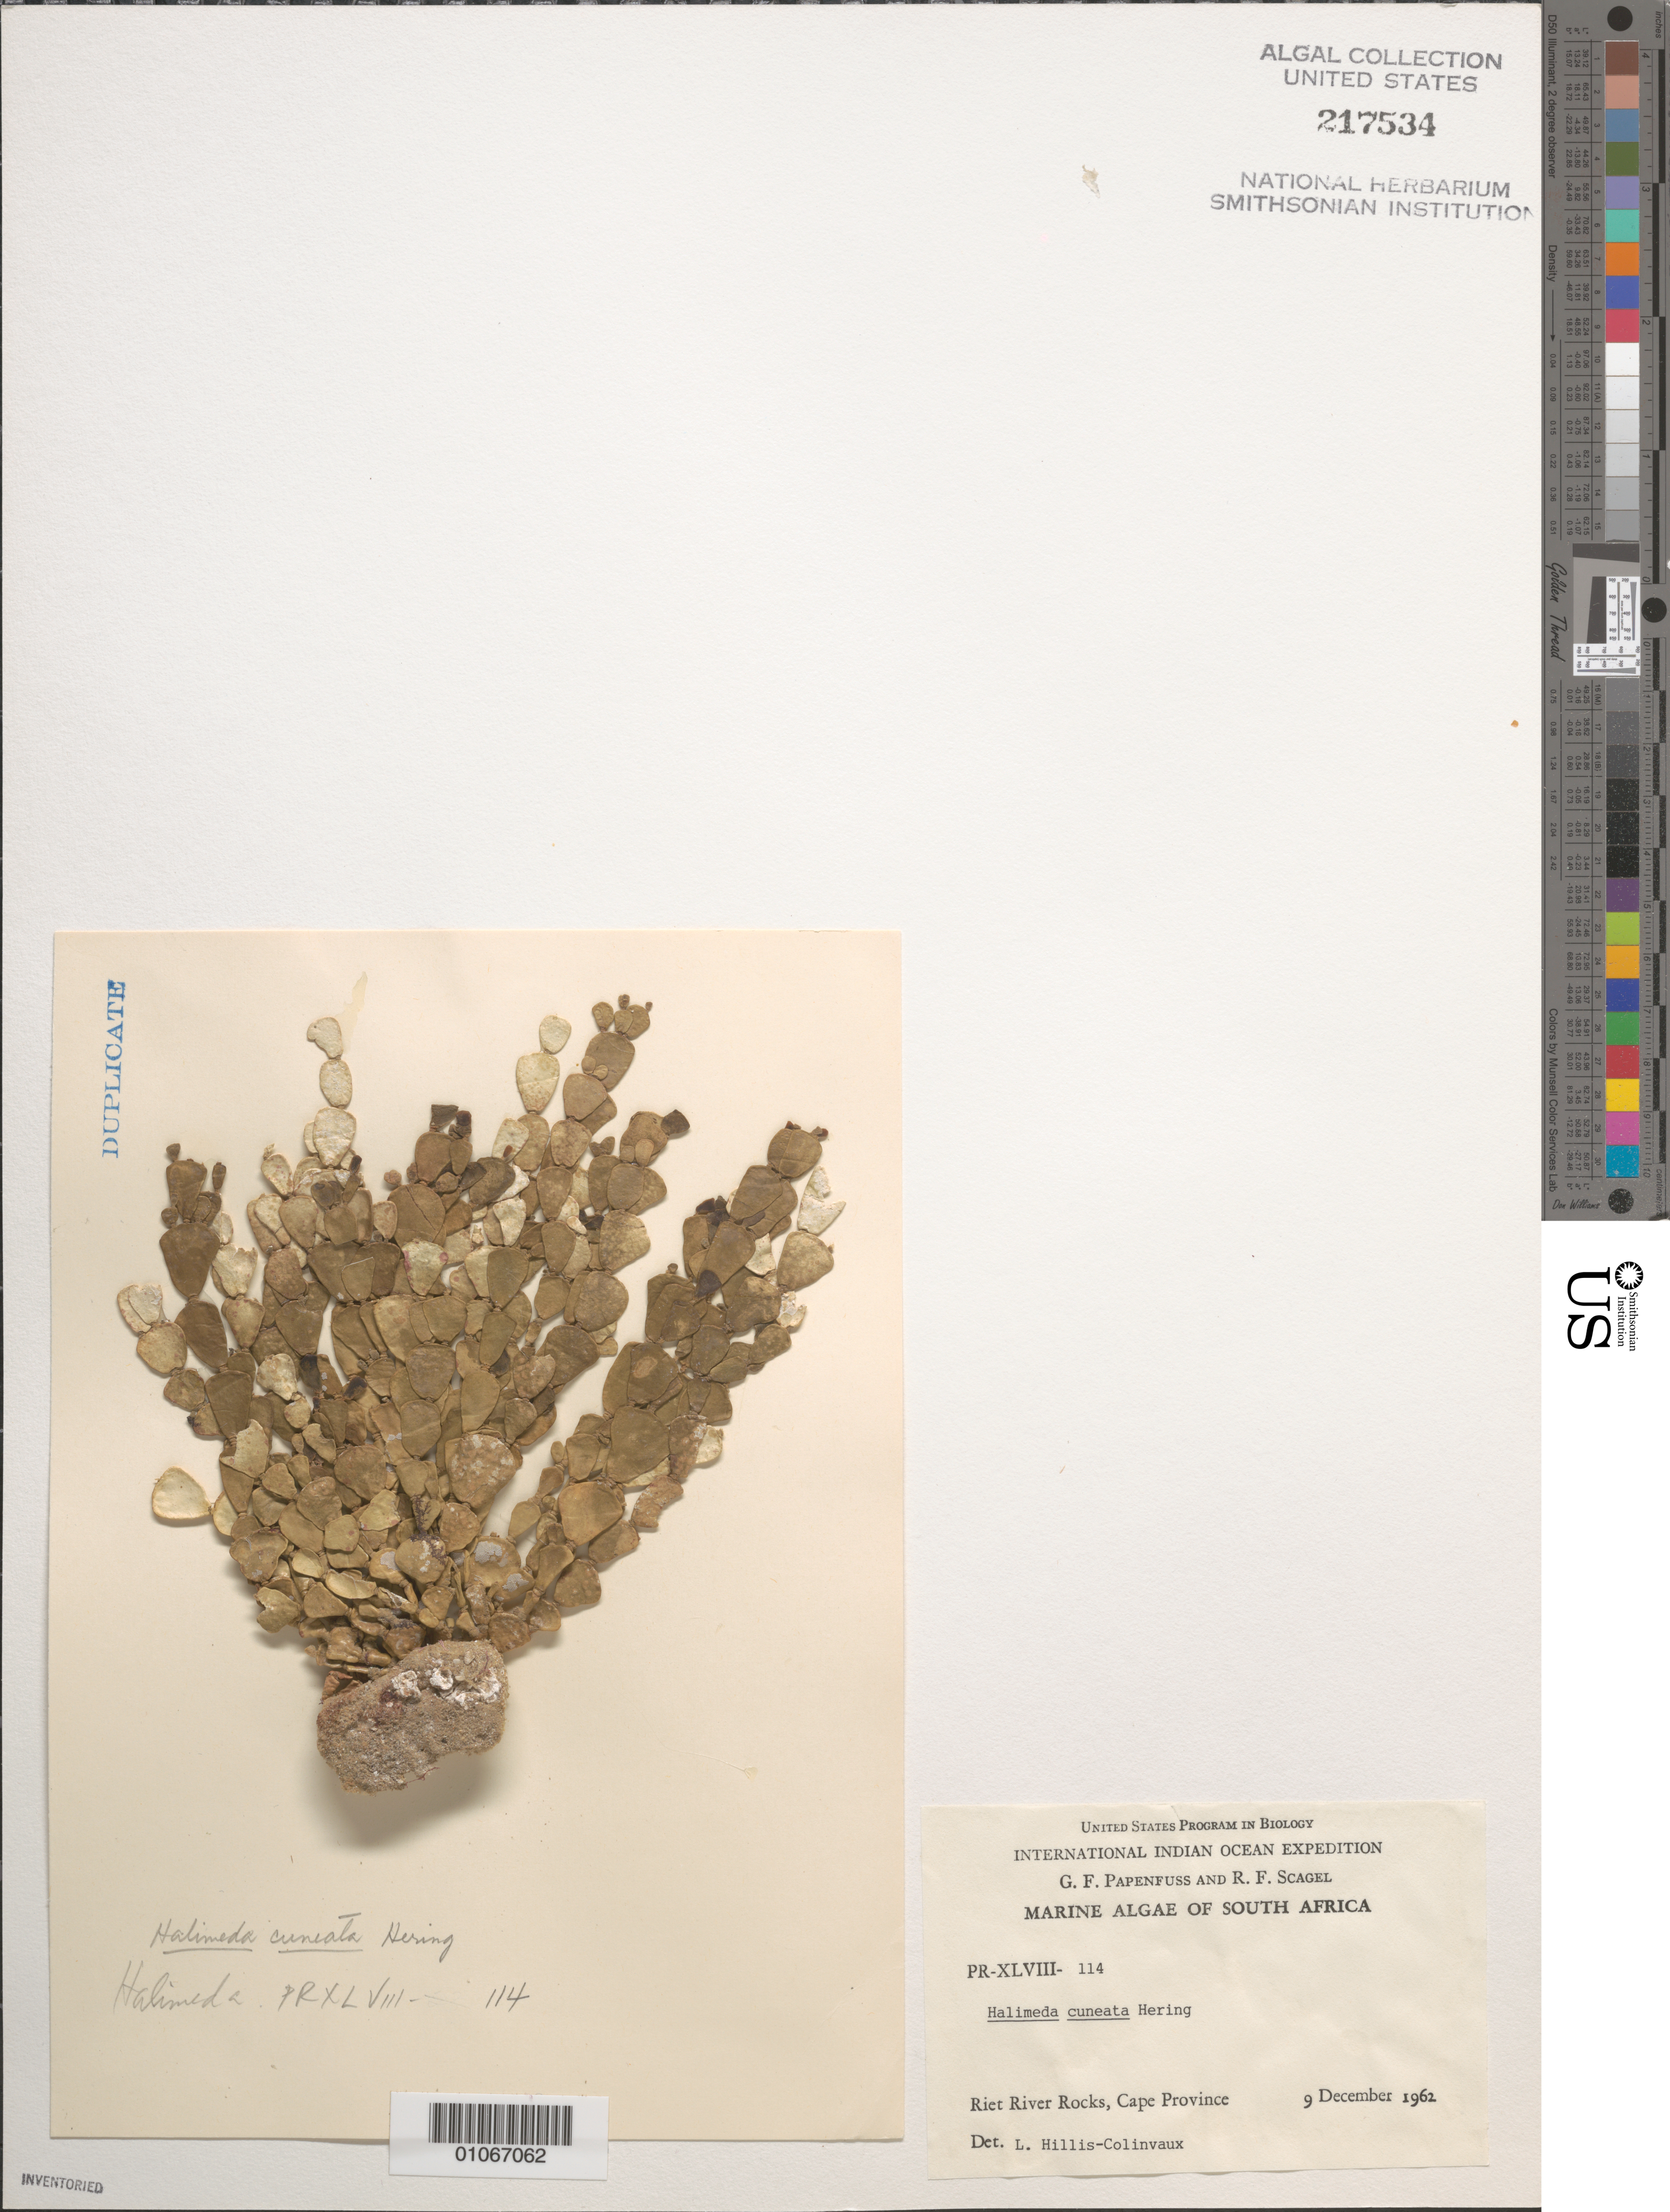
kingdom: Plantae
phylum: Chlorophyta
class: Ulvophyceae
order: Bryopsidales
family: Halimedaceae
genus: Halimeda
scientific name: Halimeda cuneata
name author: Hering in Krauss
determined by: Hillis-Colinvaux, L.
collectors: G. Papenfuss & R. F. Scagel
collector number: PR-XLVIII-114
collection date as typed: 09 Dec 1962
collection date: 1962-12-09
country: South Africa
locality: Riet River Rocks. Cape Province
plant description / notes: International Indian Ocean Expedition, 1962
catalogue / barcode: US 217534